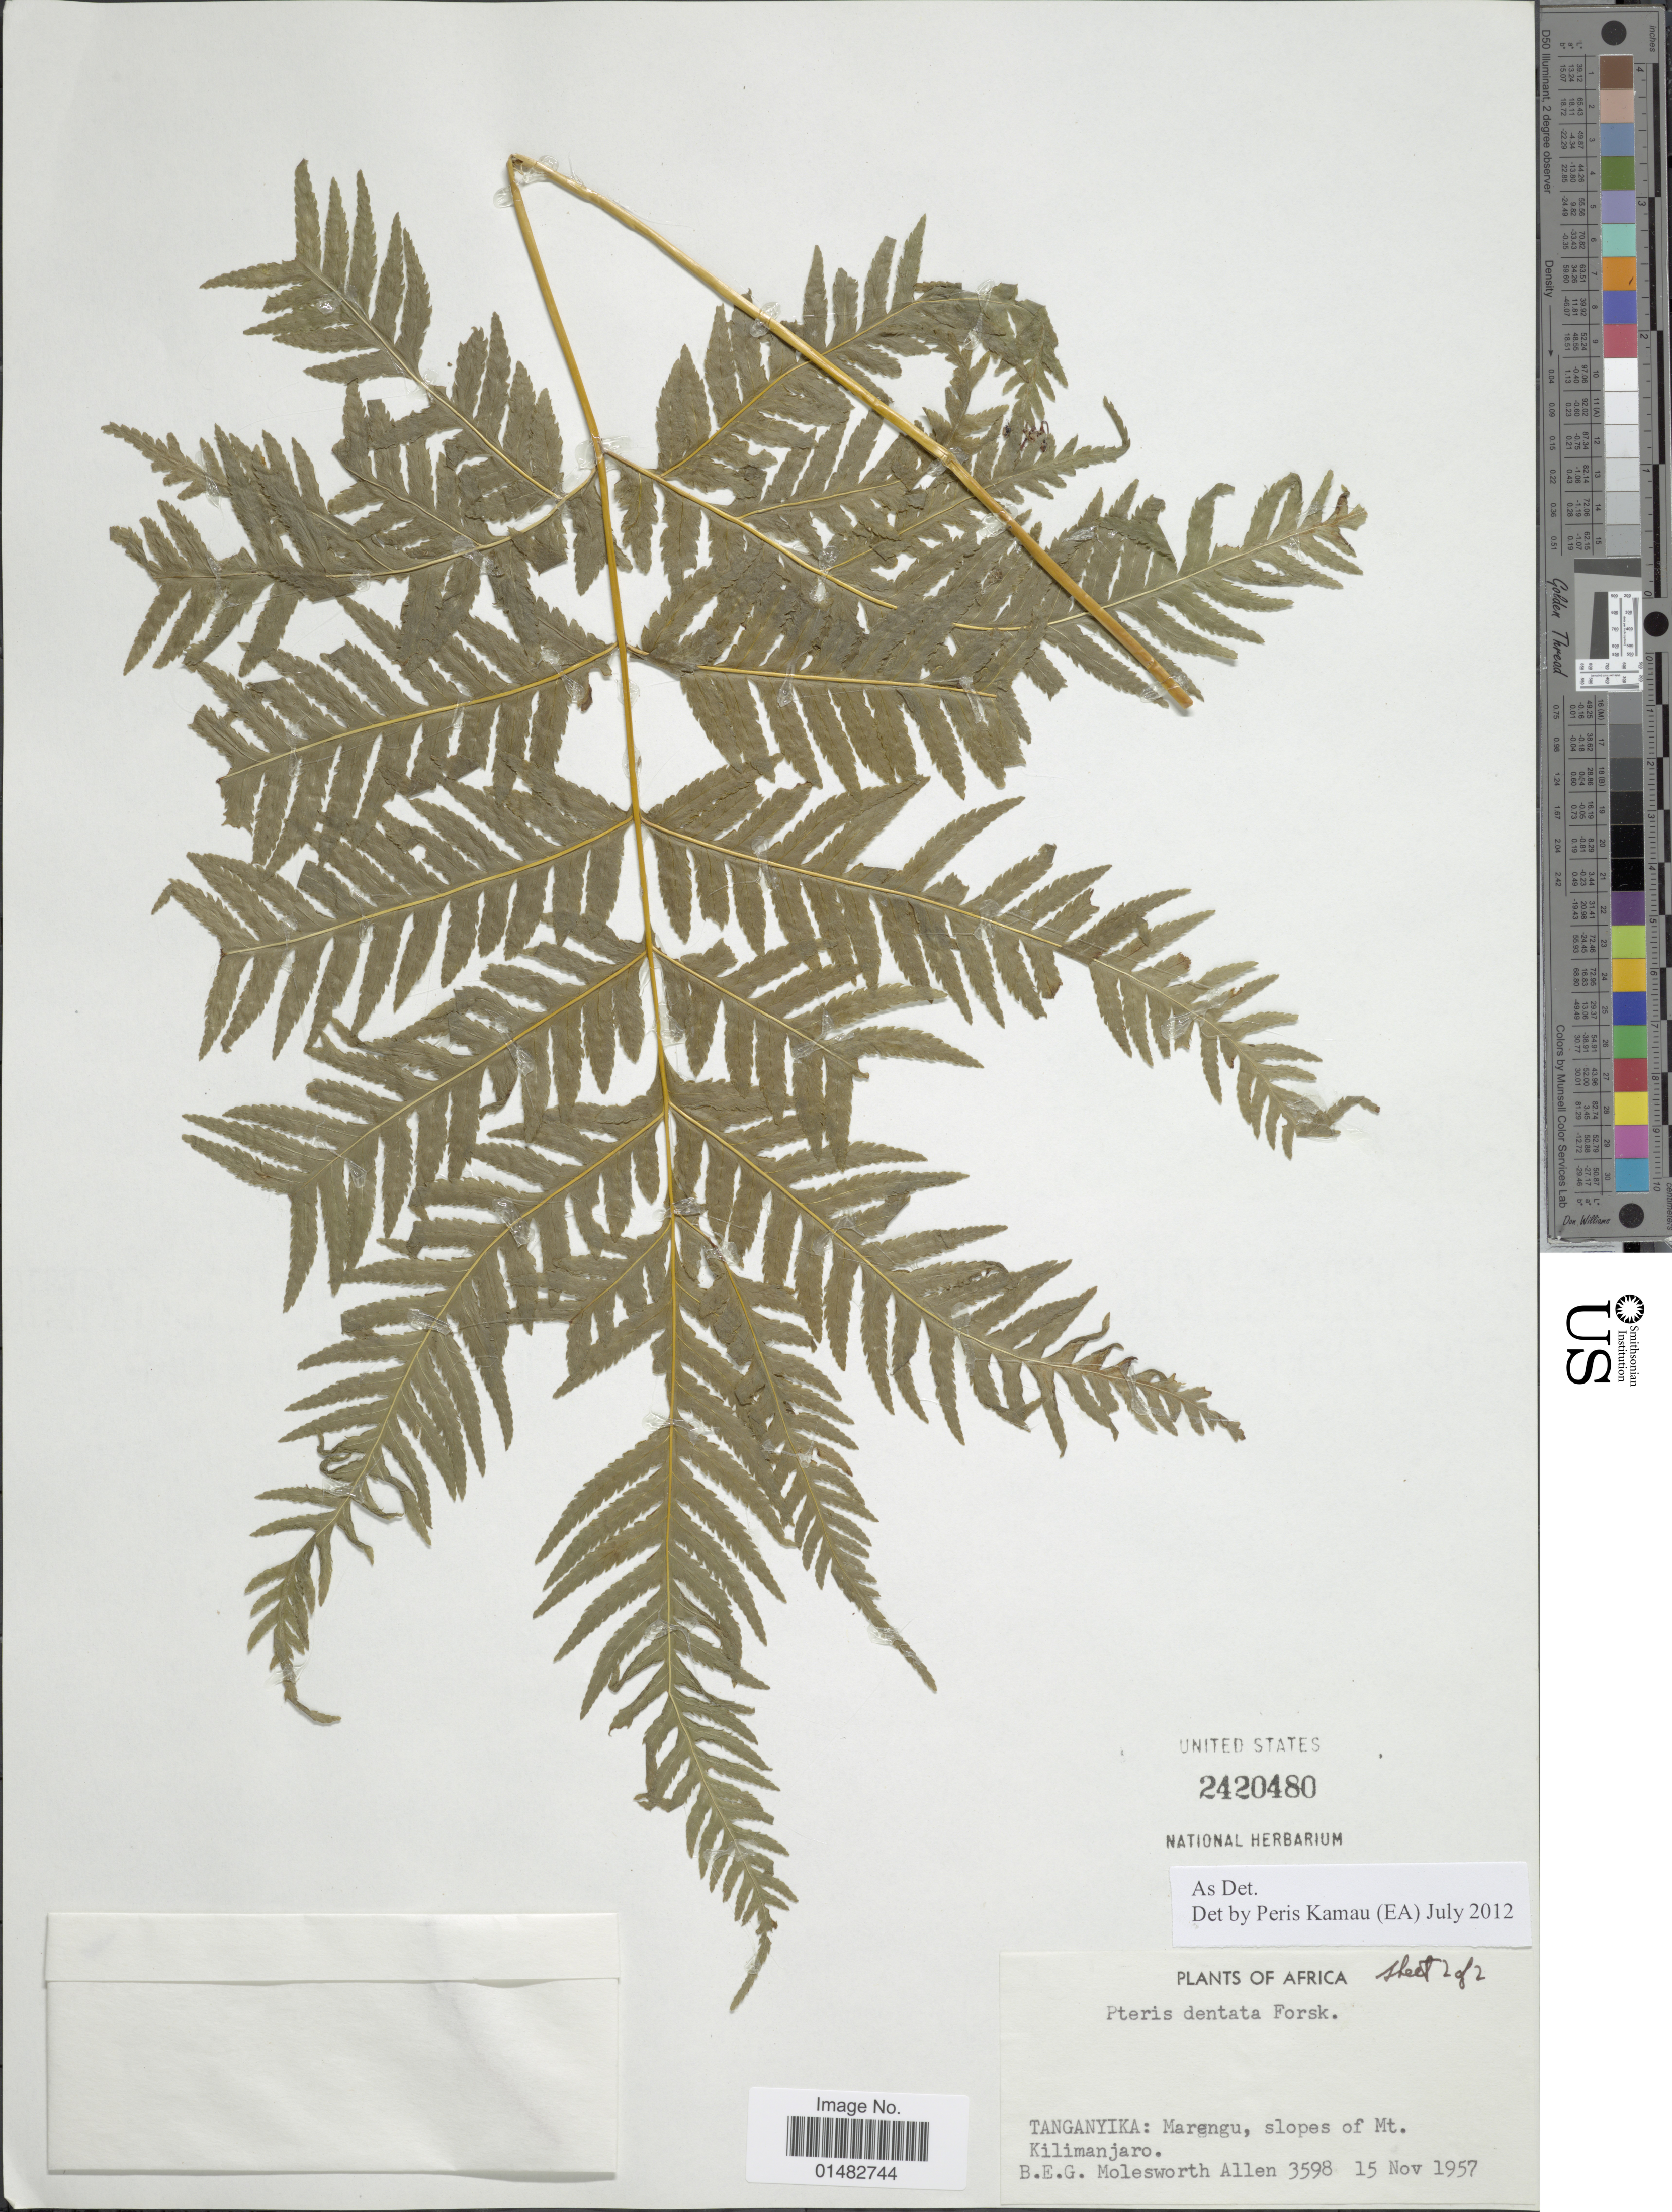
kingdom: Plantae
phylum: Tracheophyta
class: Polypodiopsida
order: Polypodiales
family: Pteridaceae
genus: Pteris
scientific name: Pteris dentata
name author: Forssk.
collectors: B. E. G. Molesworth-Allen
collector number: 3598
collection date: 1957-11-15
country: Tanzania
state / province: Kilimanjaro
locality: Africa, Marengu, slopes of Mt. Kilimanjaro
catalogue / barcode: US 2420480